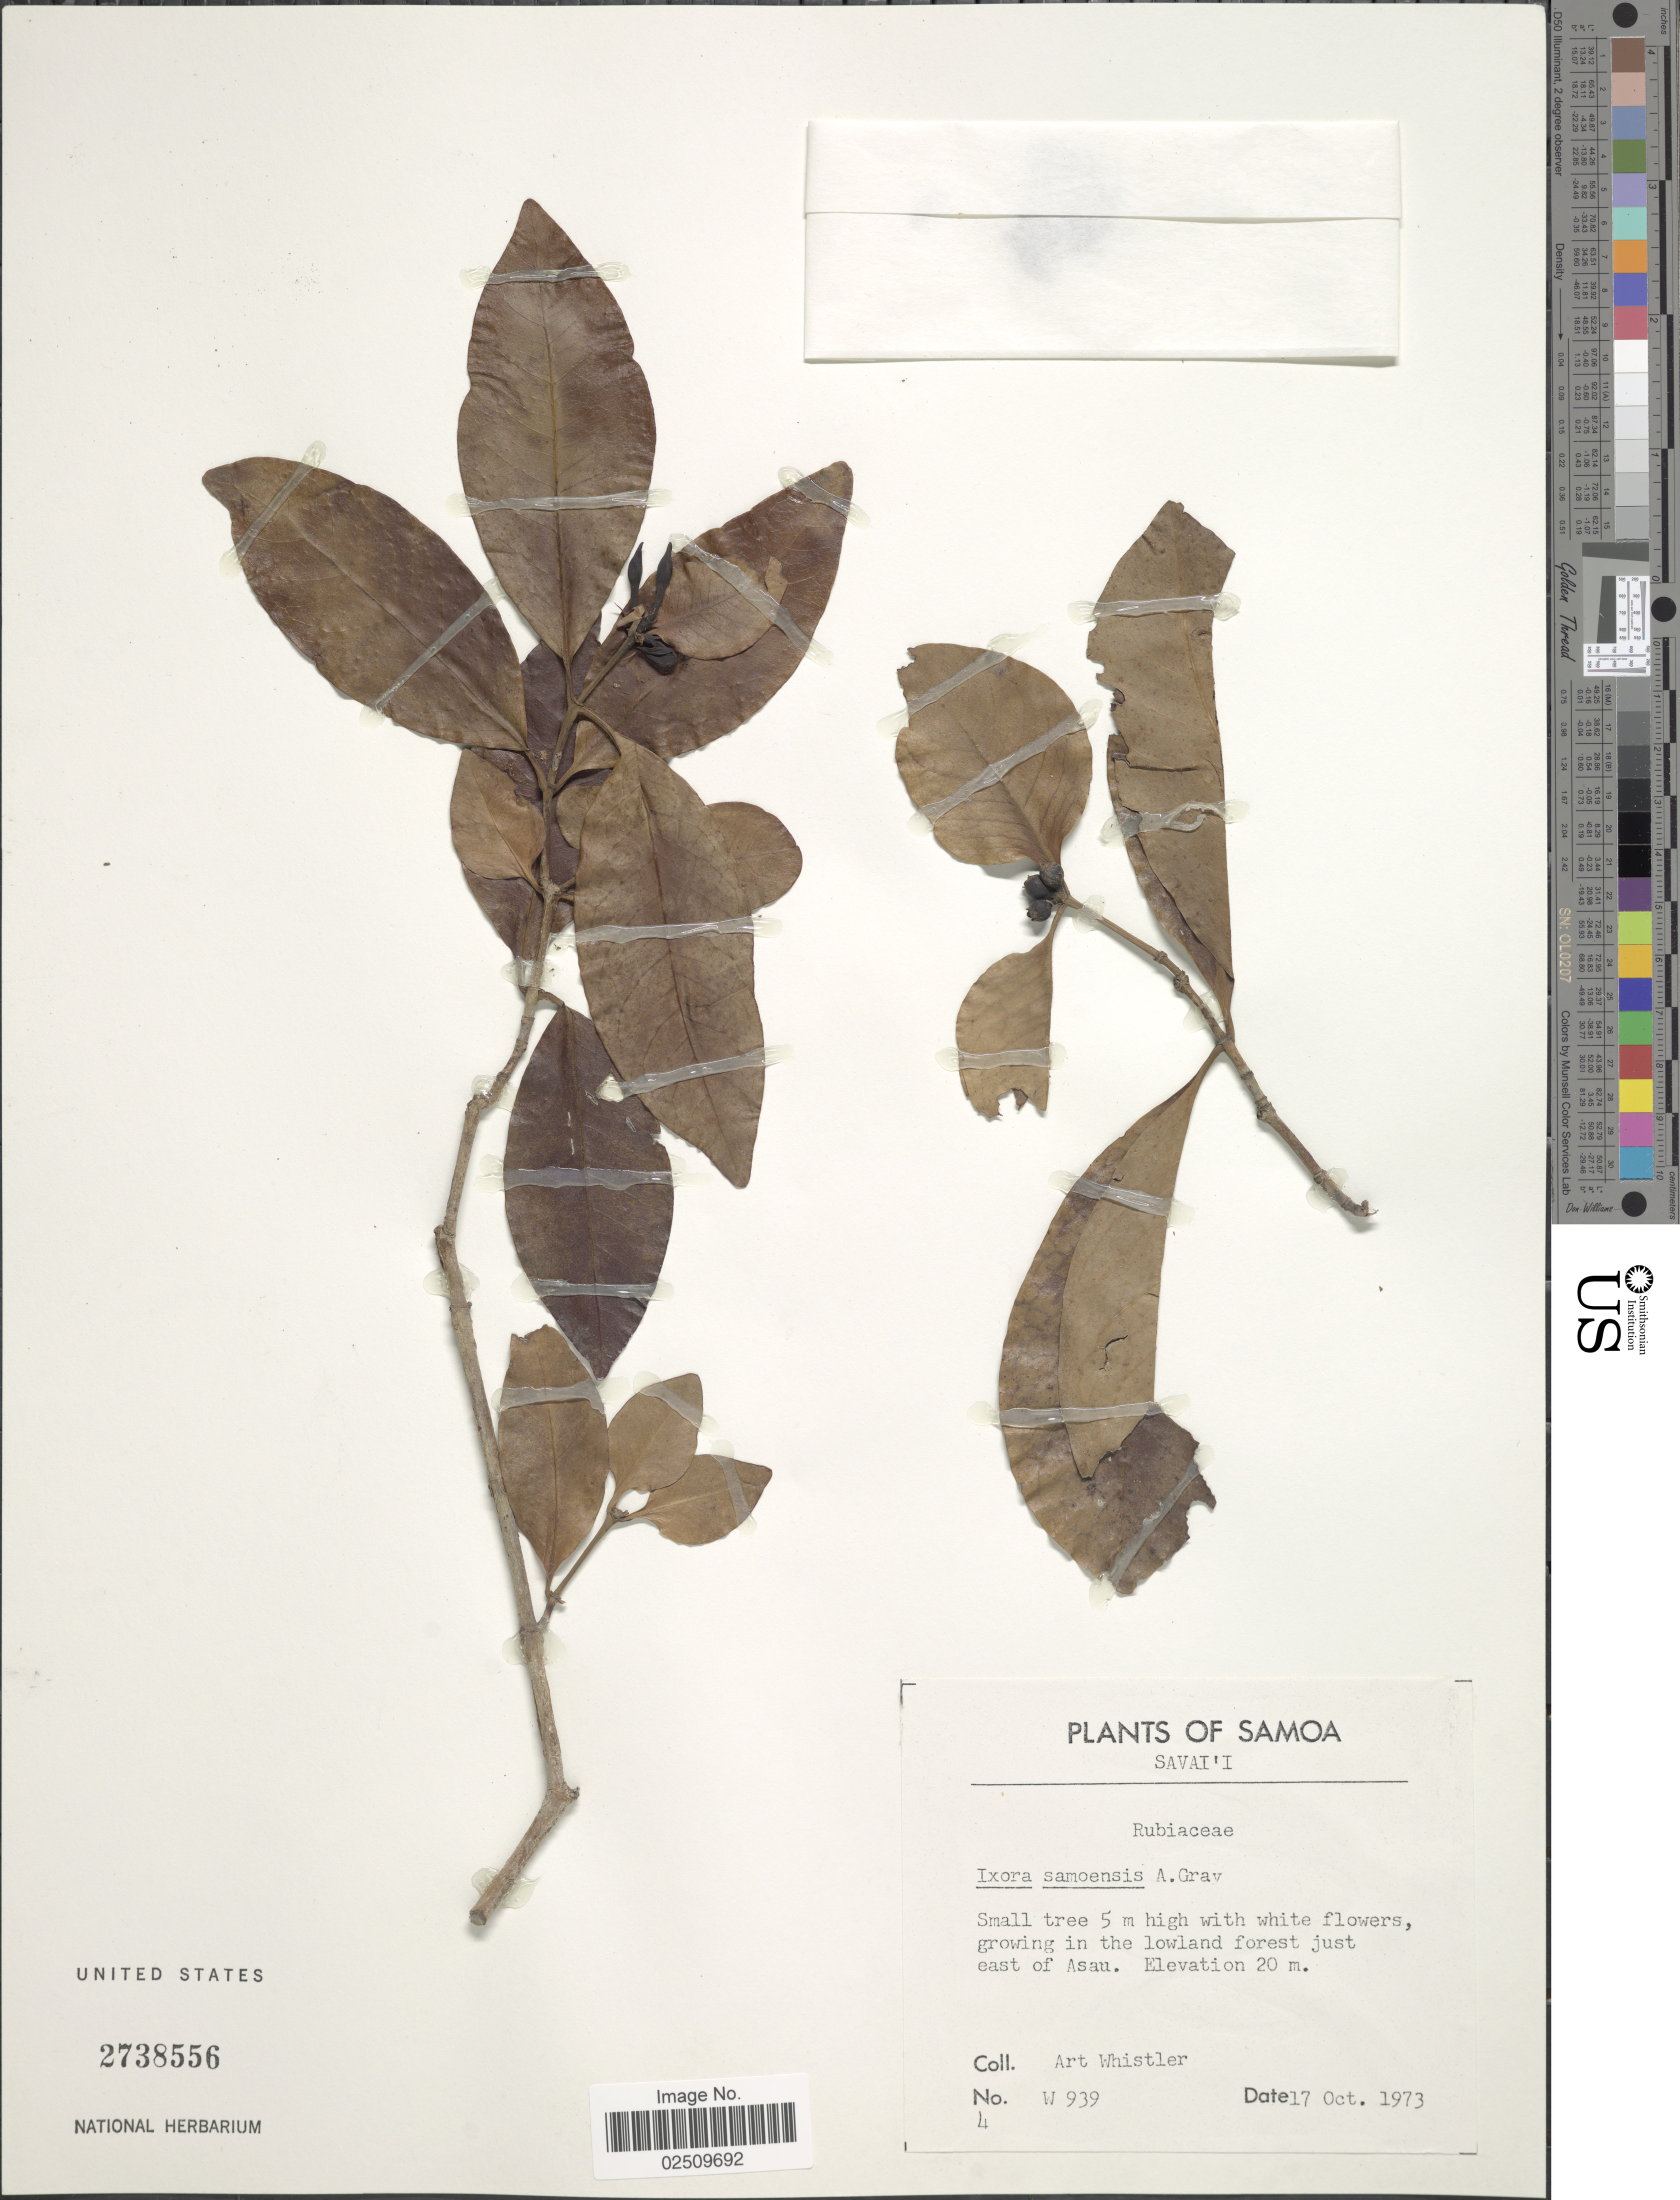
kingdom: Plantae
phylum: Tracheophyta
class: Magnoliopsida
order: Gentianales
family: Rubiaceae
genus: Ixora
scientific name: Ixora samoensis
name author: A. Gray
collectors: A. Whistler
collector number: W 939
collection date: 1973-10-17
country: Samoa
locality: Samoa, Savai'i, growing in the lowland forest just east of Asau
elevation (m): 20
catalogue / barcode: US 2738556